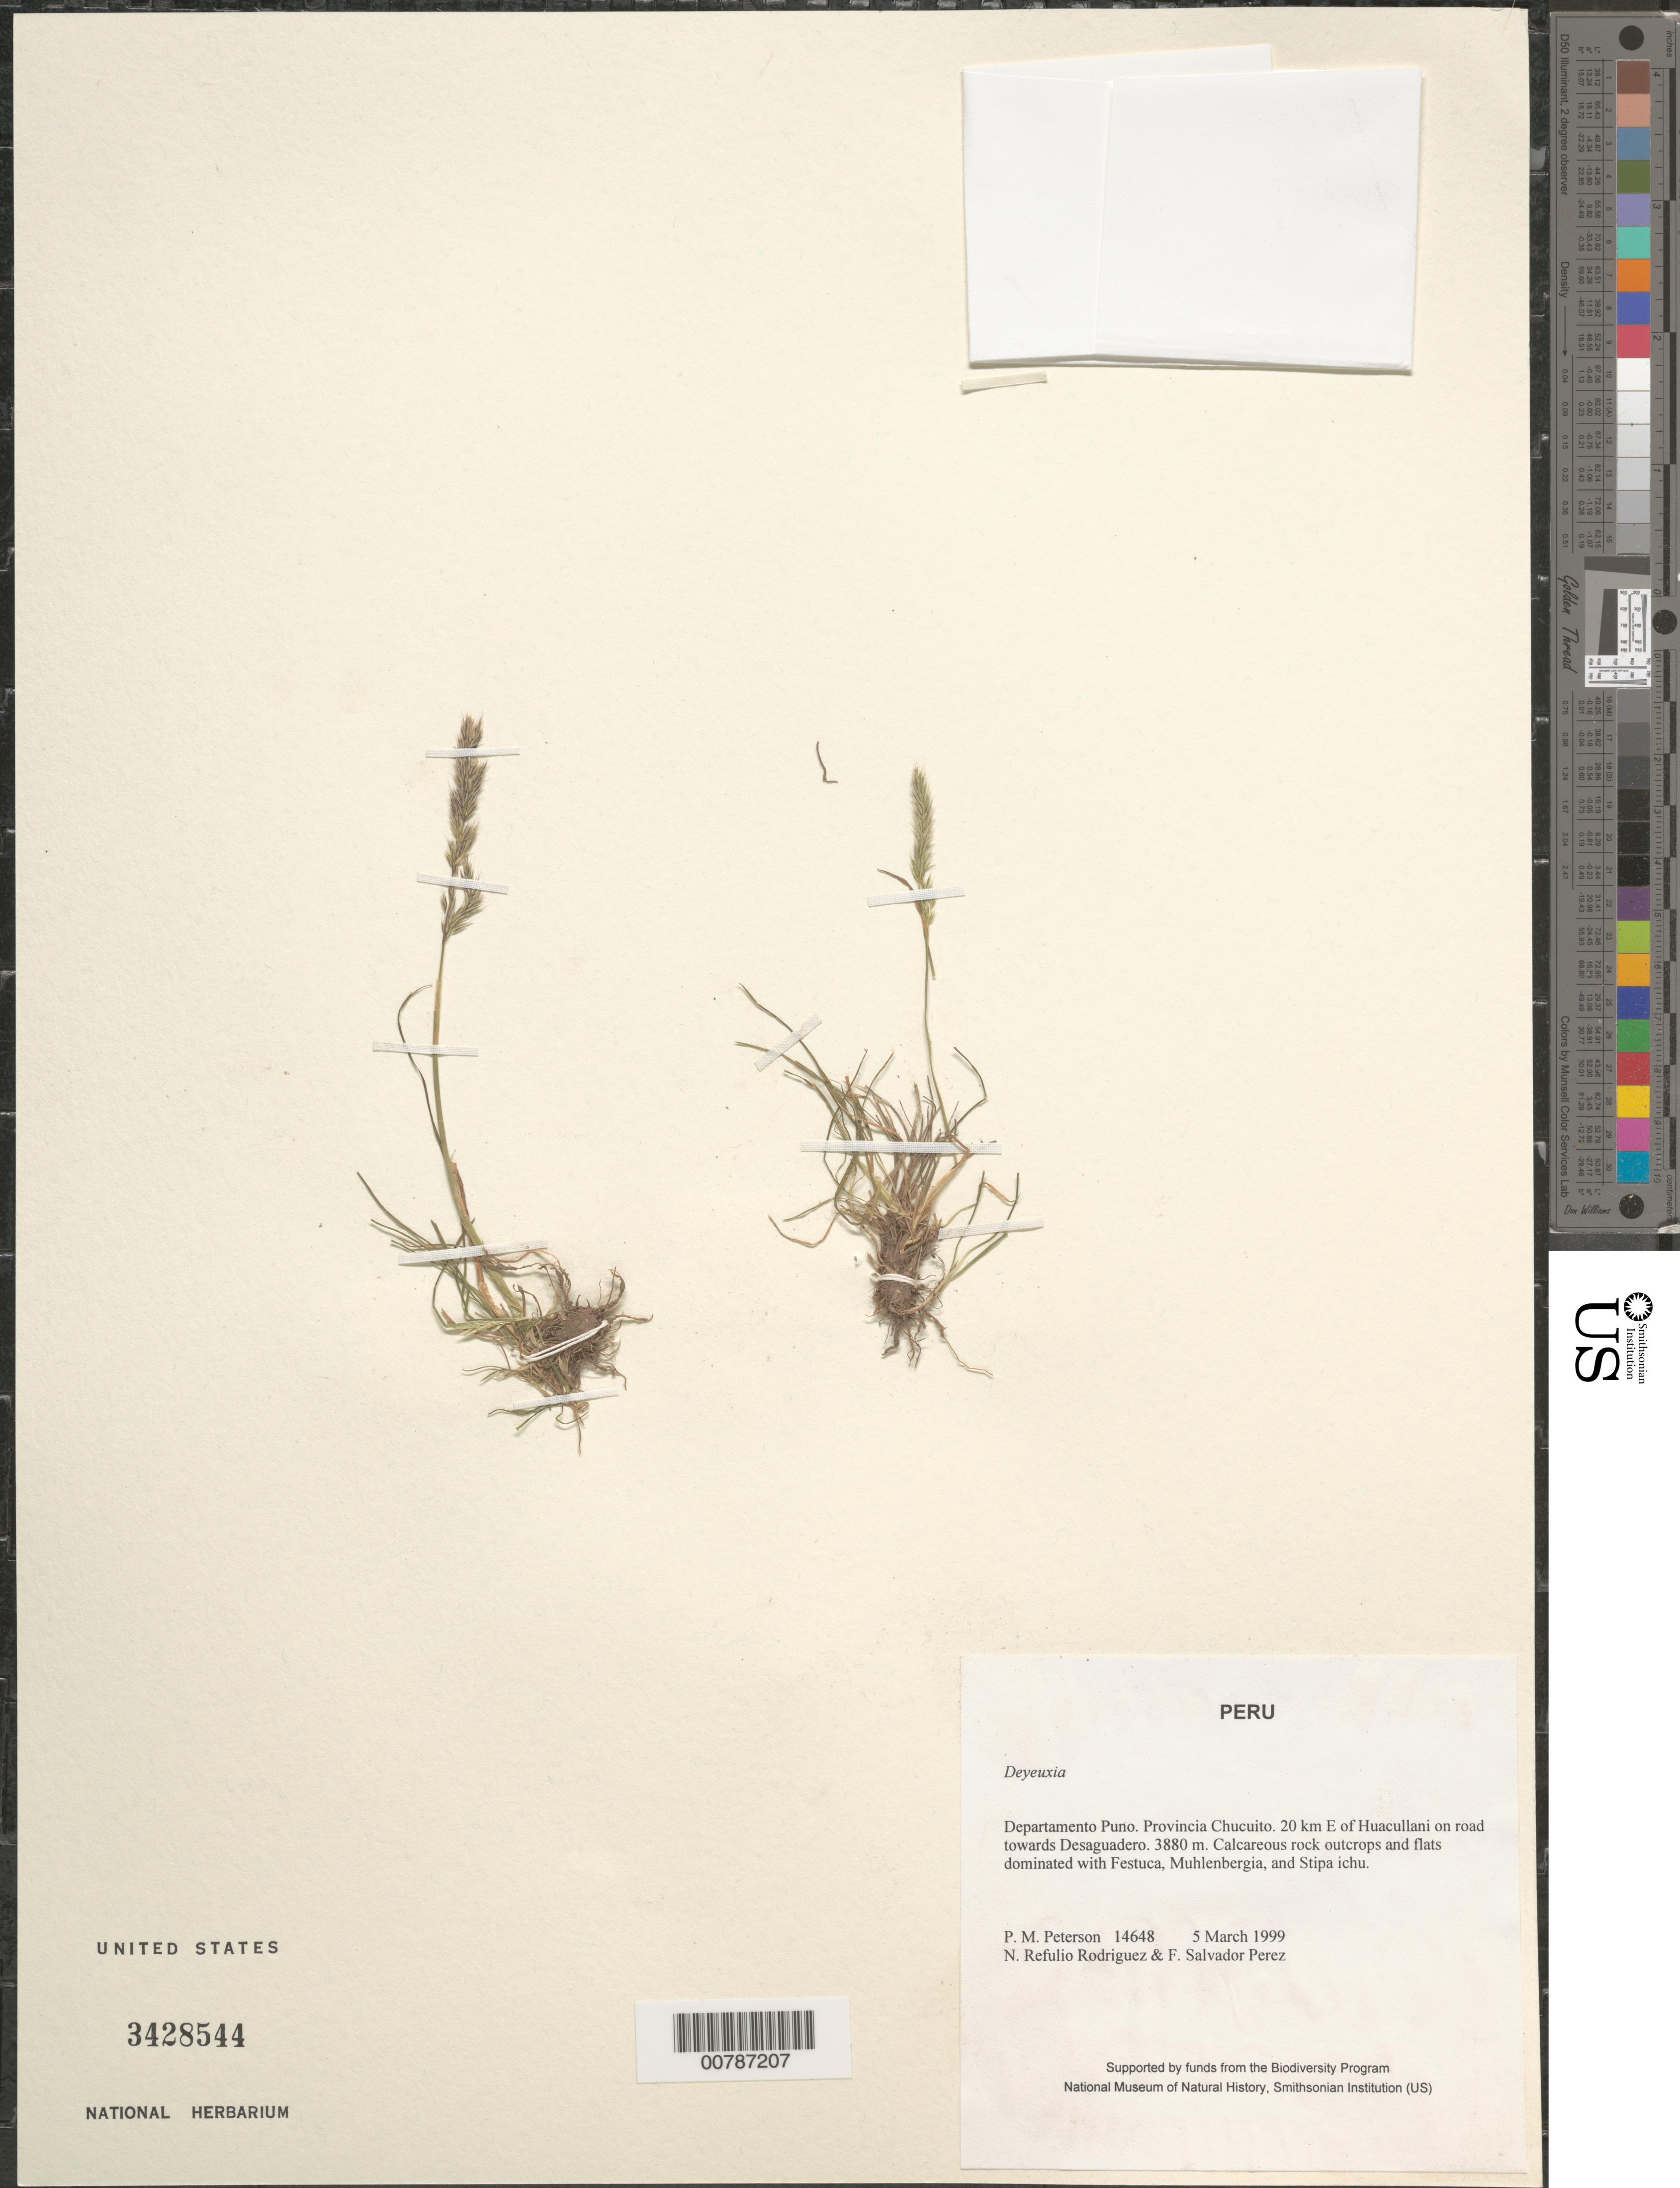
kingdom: Plantae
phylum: Tracheophyta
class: Liliopsida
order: Poales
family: Poaceae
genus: Calamagrostis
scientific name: Calamagrostis sp.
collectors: P. M. Peterson, N. Refulio-Rodríguez & F. Salvador Perez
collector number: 14648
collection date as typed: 05 Mar 1999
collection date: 1999-03-05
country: Peru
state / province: Puno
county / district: Chucuito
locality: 20 km E of Huacullani on road towards Desaguadero.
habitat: Calcareous rock outcrops and flats dominated with Festuca, Muhlenbergia and Stipa ichu.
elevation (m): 3880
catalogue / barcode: US 3428544